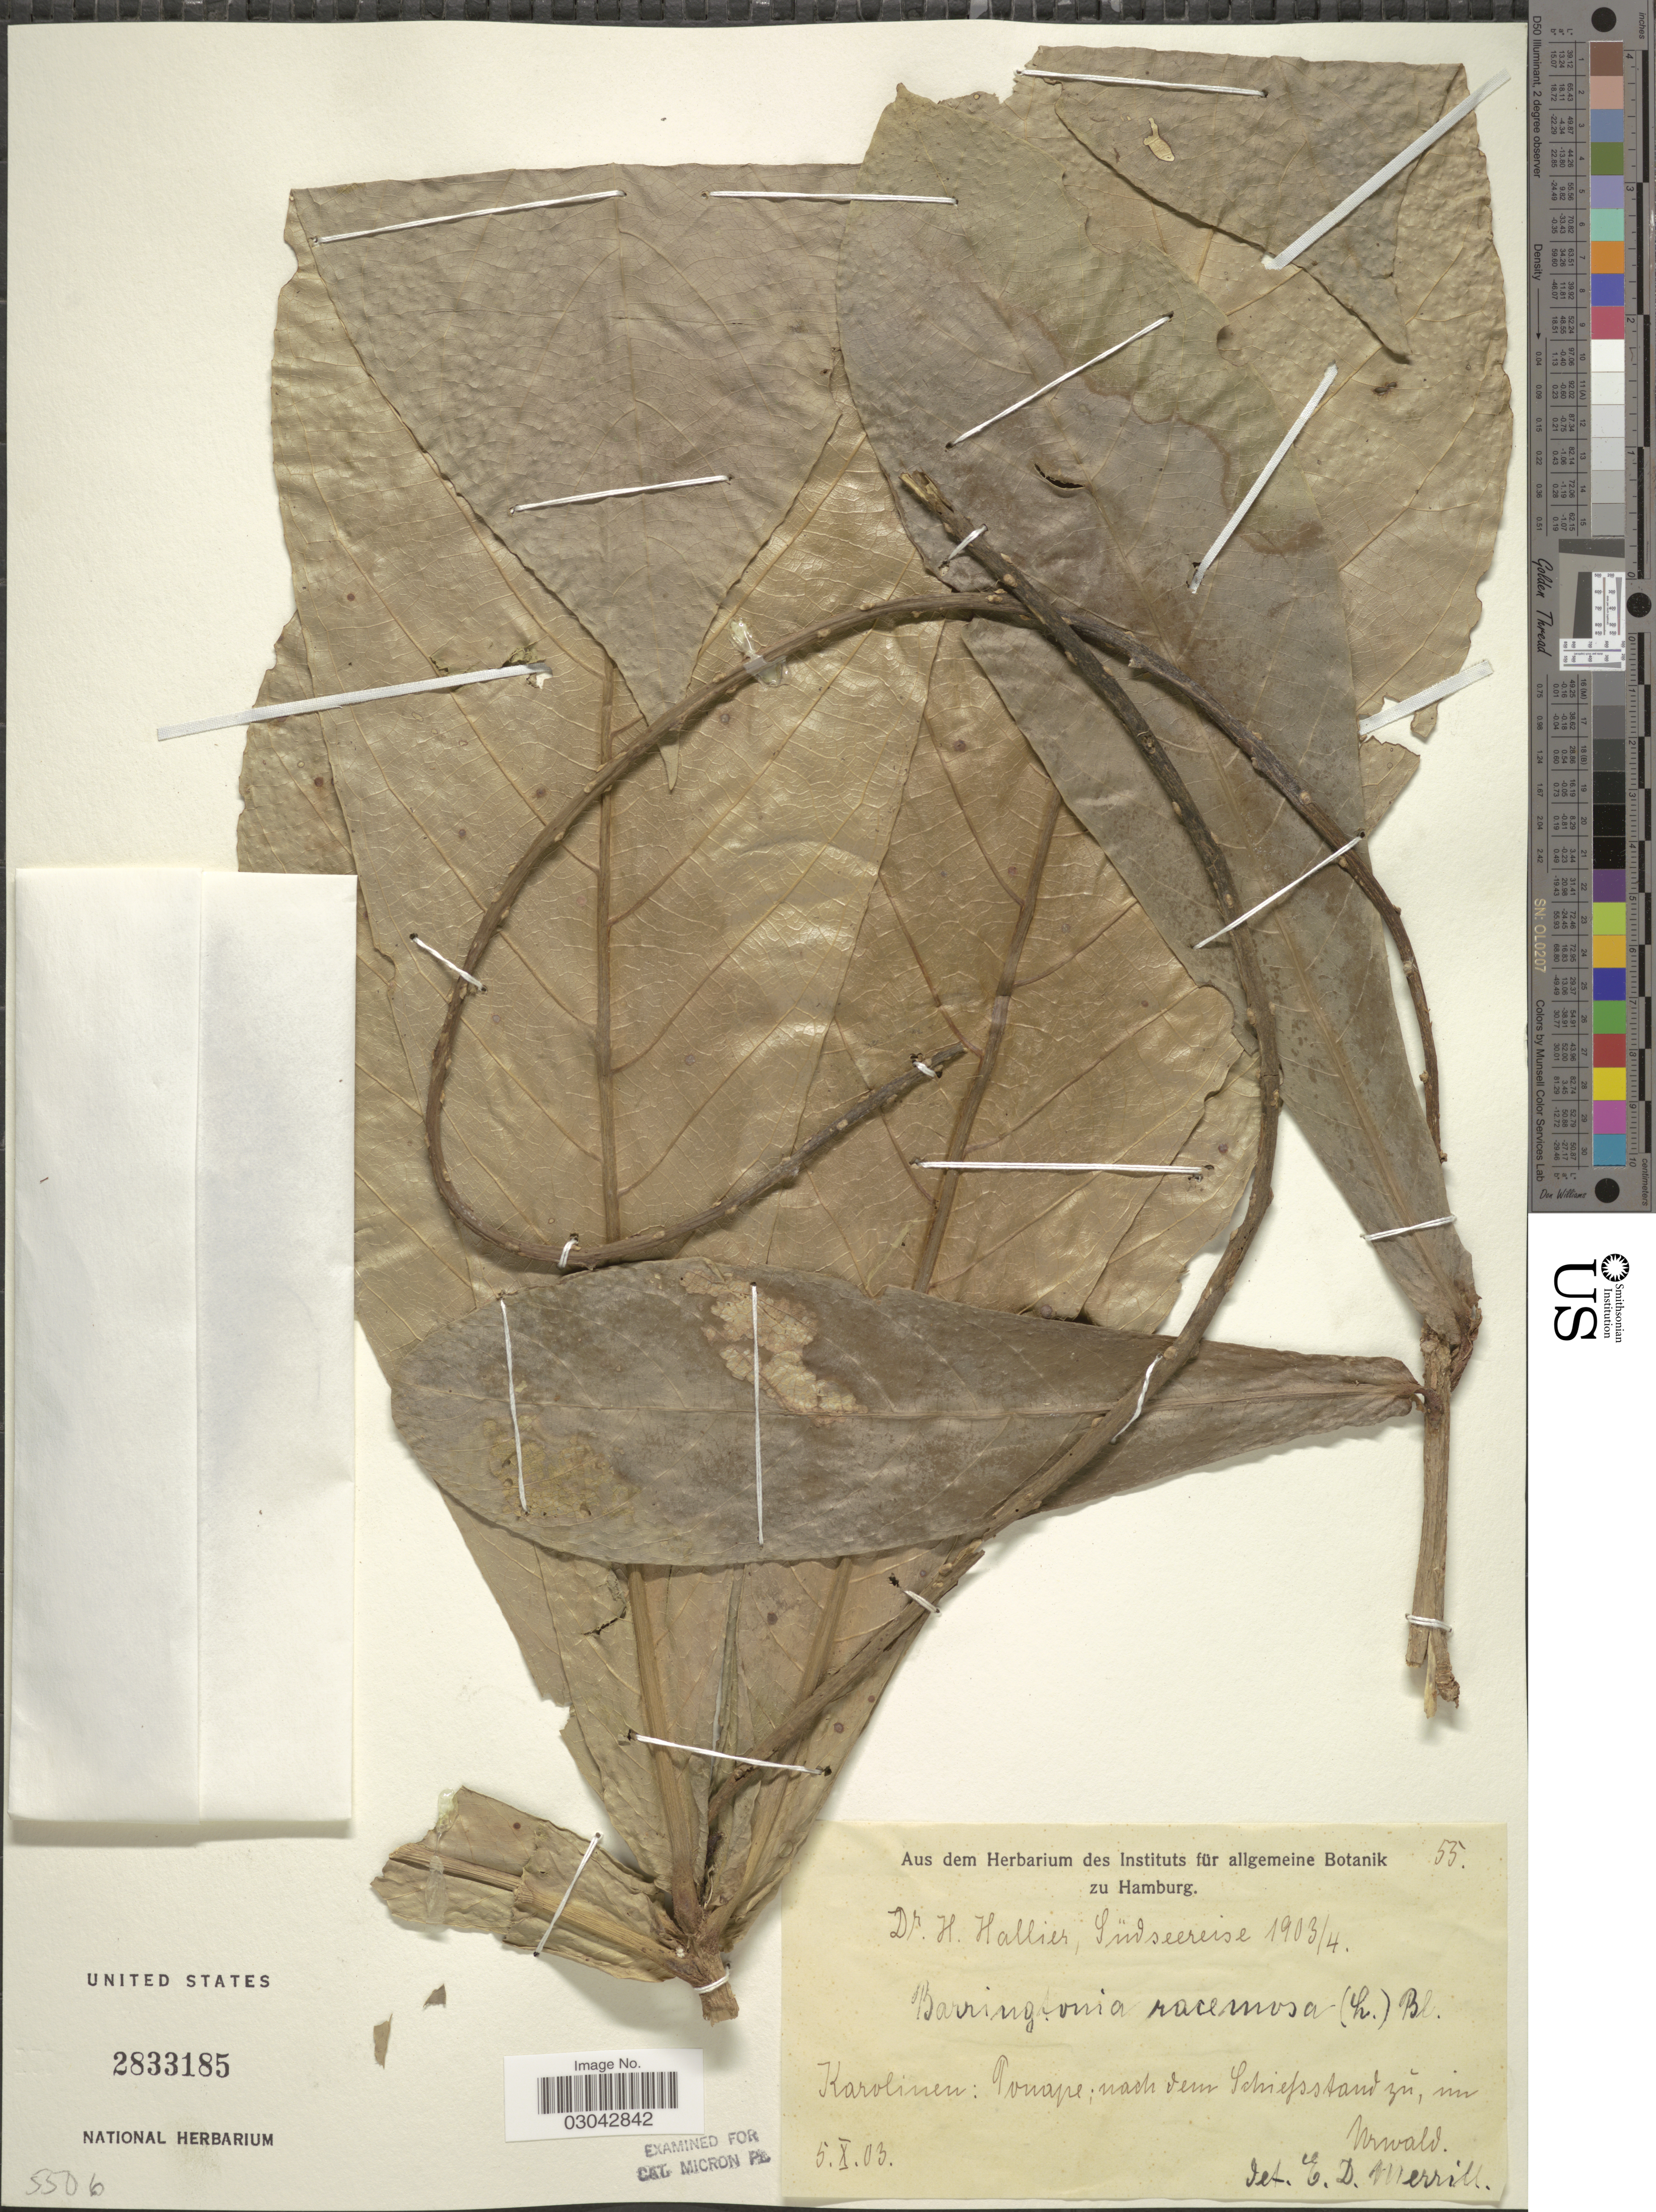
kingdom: Plantae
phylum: Tracheophyta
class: Magnoliopsida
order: Ericales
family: Lecythidaceae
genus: Barringtonia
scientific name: Barringtonia racemosa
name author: (L.) Spreng.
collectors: H. G. Hallier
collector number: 55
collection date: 1903-10-05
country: Micronesia, Federated States of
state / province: Pohnpei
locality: Karolinen: Ponape, nach dem Schiefsstand zu, im Urwald.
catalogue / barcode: US 2833185